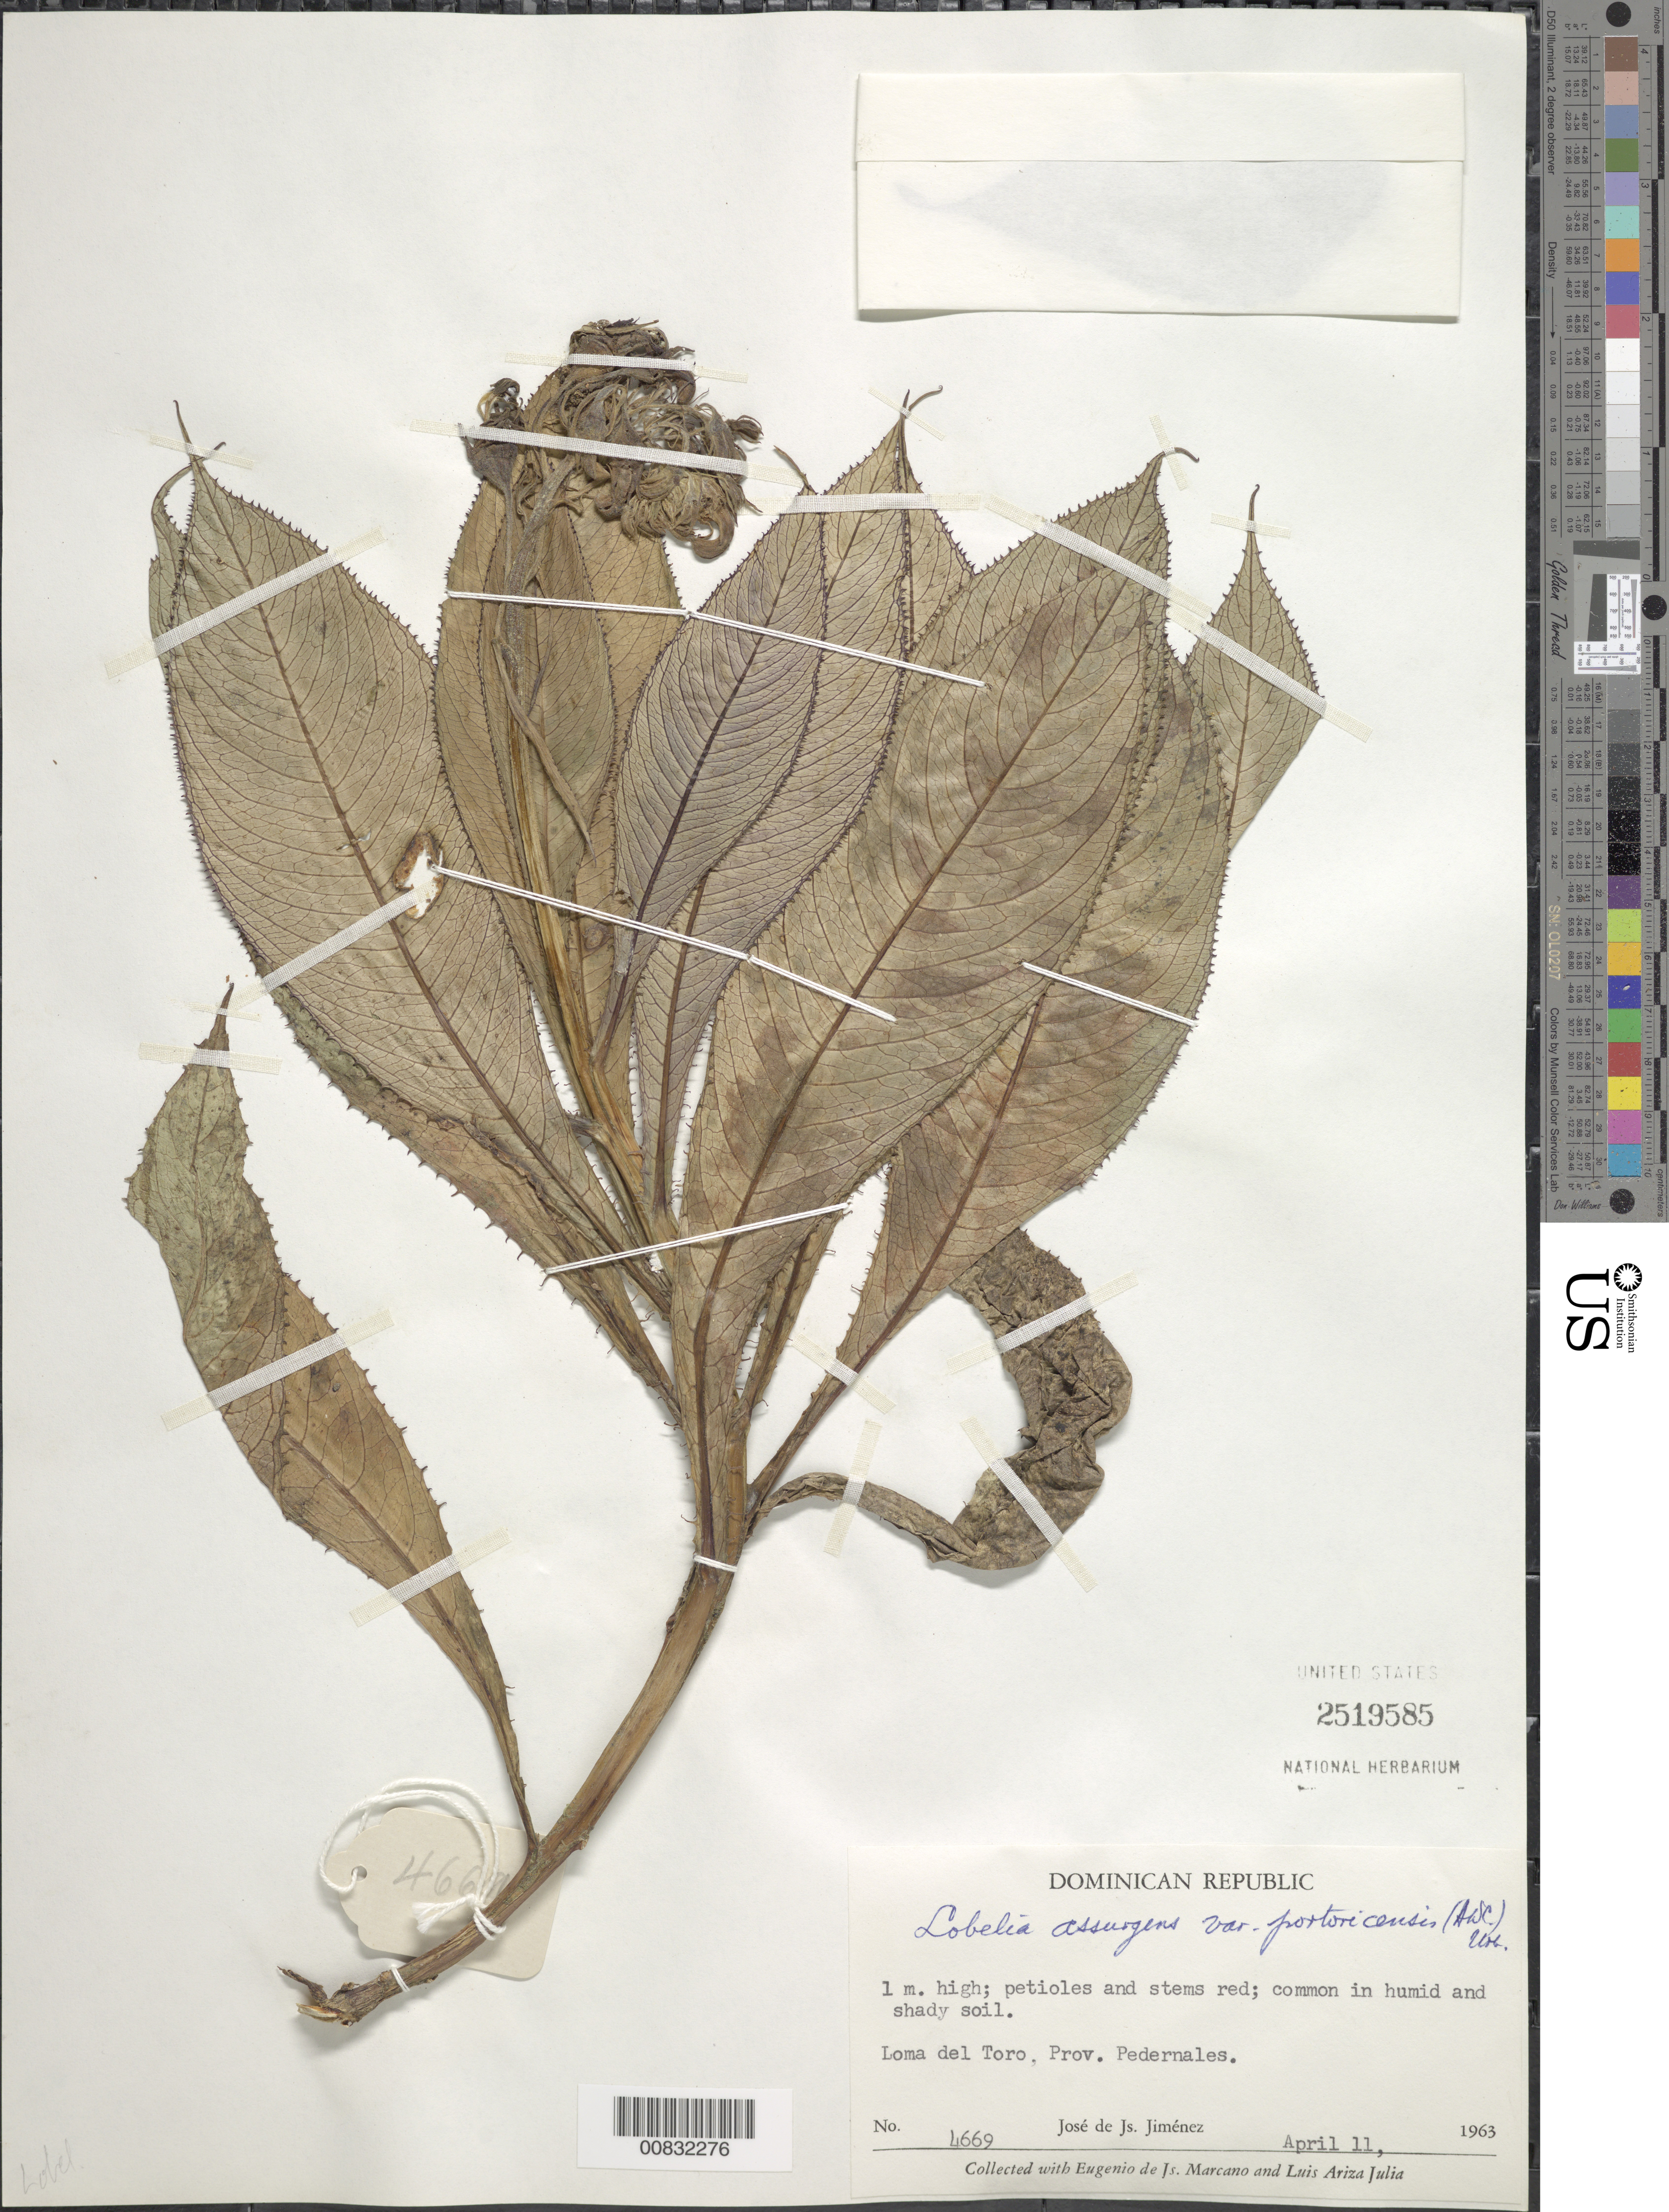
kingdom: Plantae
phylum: Tracheophyta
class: Magnoliopsida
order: Asterales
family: Campanulaceae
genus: Lobelia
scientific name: Lobelia assurgens var. portoricesis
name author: (A. DC.) Urb.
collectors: J. J. Jiménez Almonte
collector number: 4669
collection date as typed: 11 Apr 1963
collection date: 1963-04-11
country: Dominican Republic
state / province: Pedernales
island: Hispaniola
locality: Loma del Toro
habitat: In humid and shady soil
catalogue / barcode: US 2519585